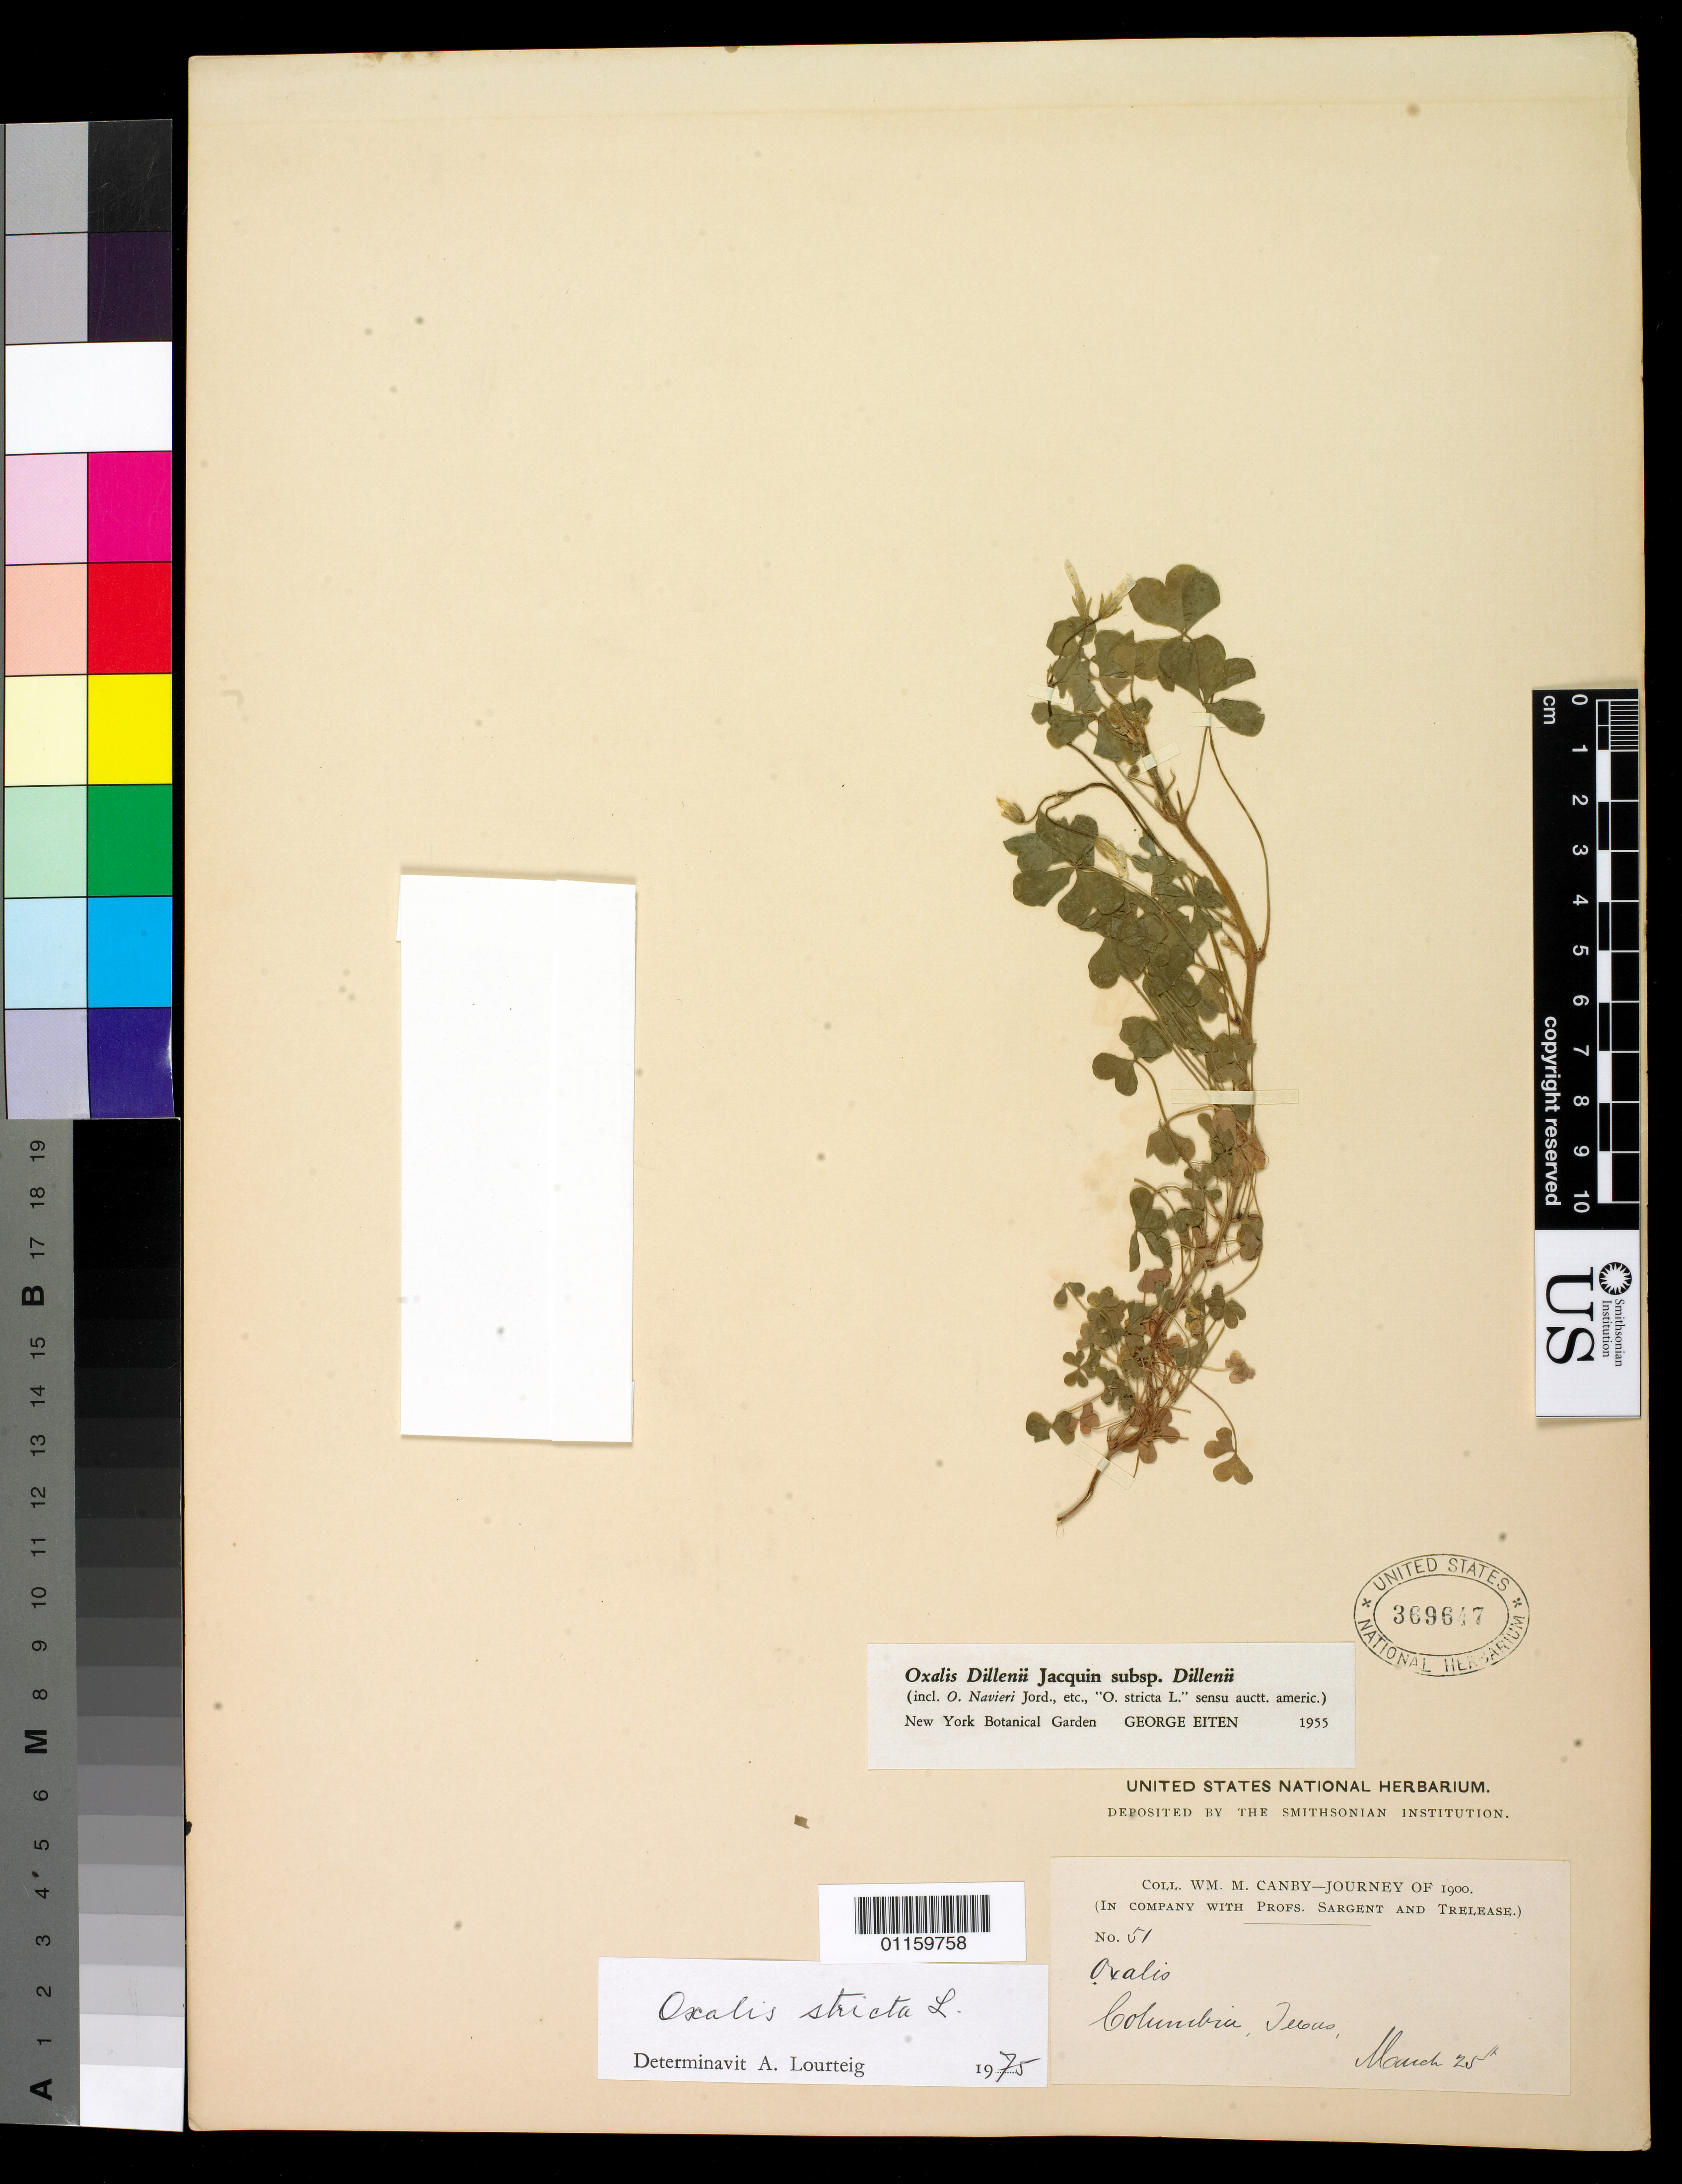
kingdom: Plantae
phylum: Tracheophyta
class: Magnoliopsida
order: Oxalidales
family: Oxalidaceae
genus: Oxalis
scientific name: Oxalis stricta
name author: L.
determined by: Lourteig, A.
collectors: W. M. Canby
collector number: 51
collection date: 1900-03-25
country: United States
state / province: Texas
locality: Columbia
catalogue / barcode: US 369647